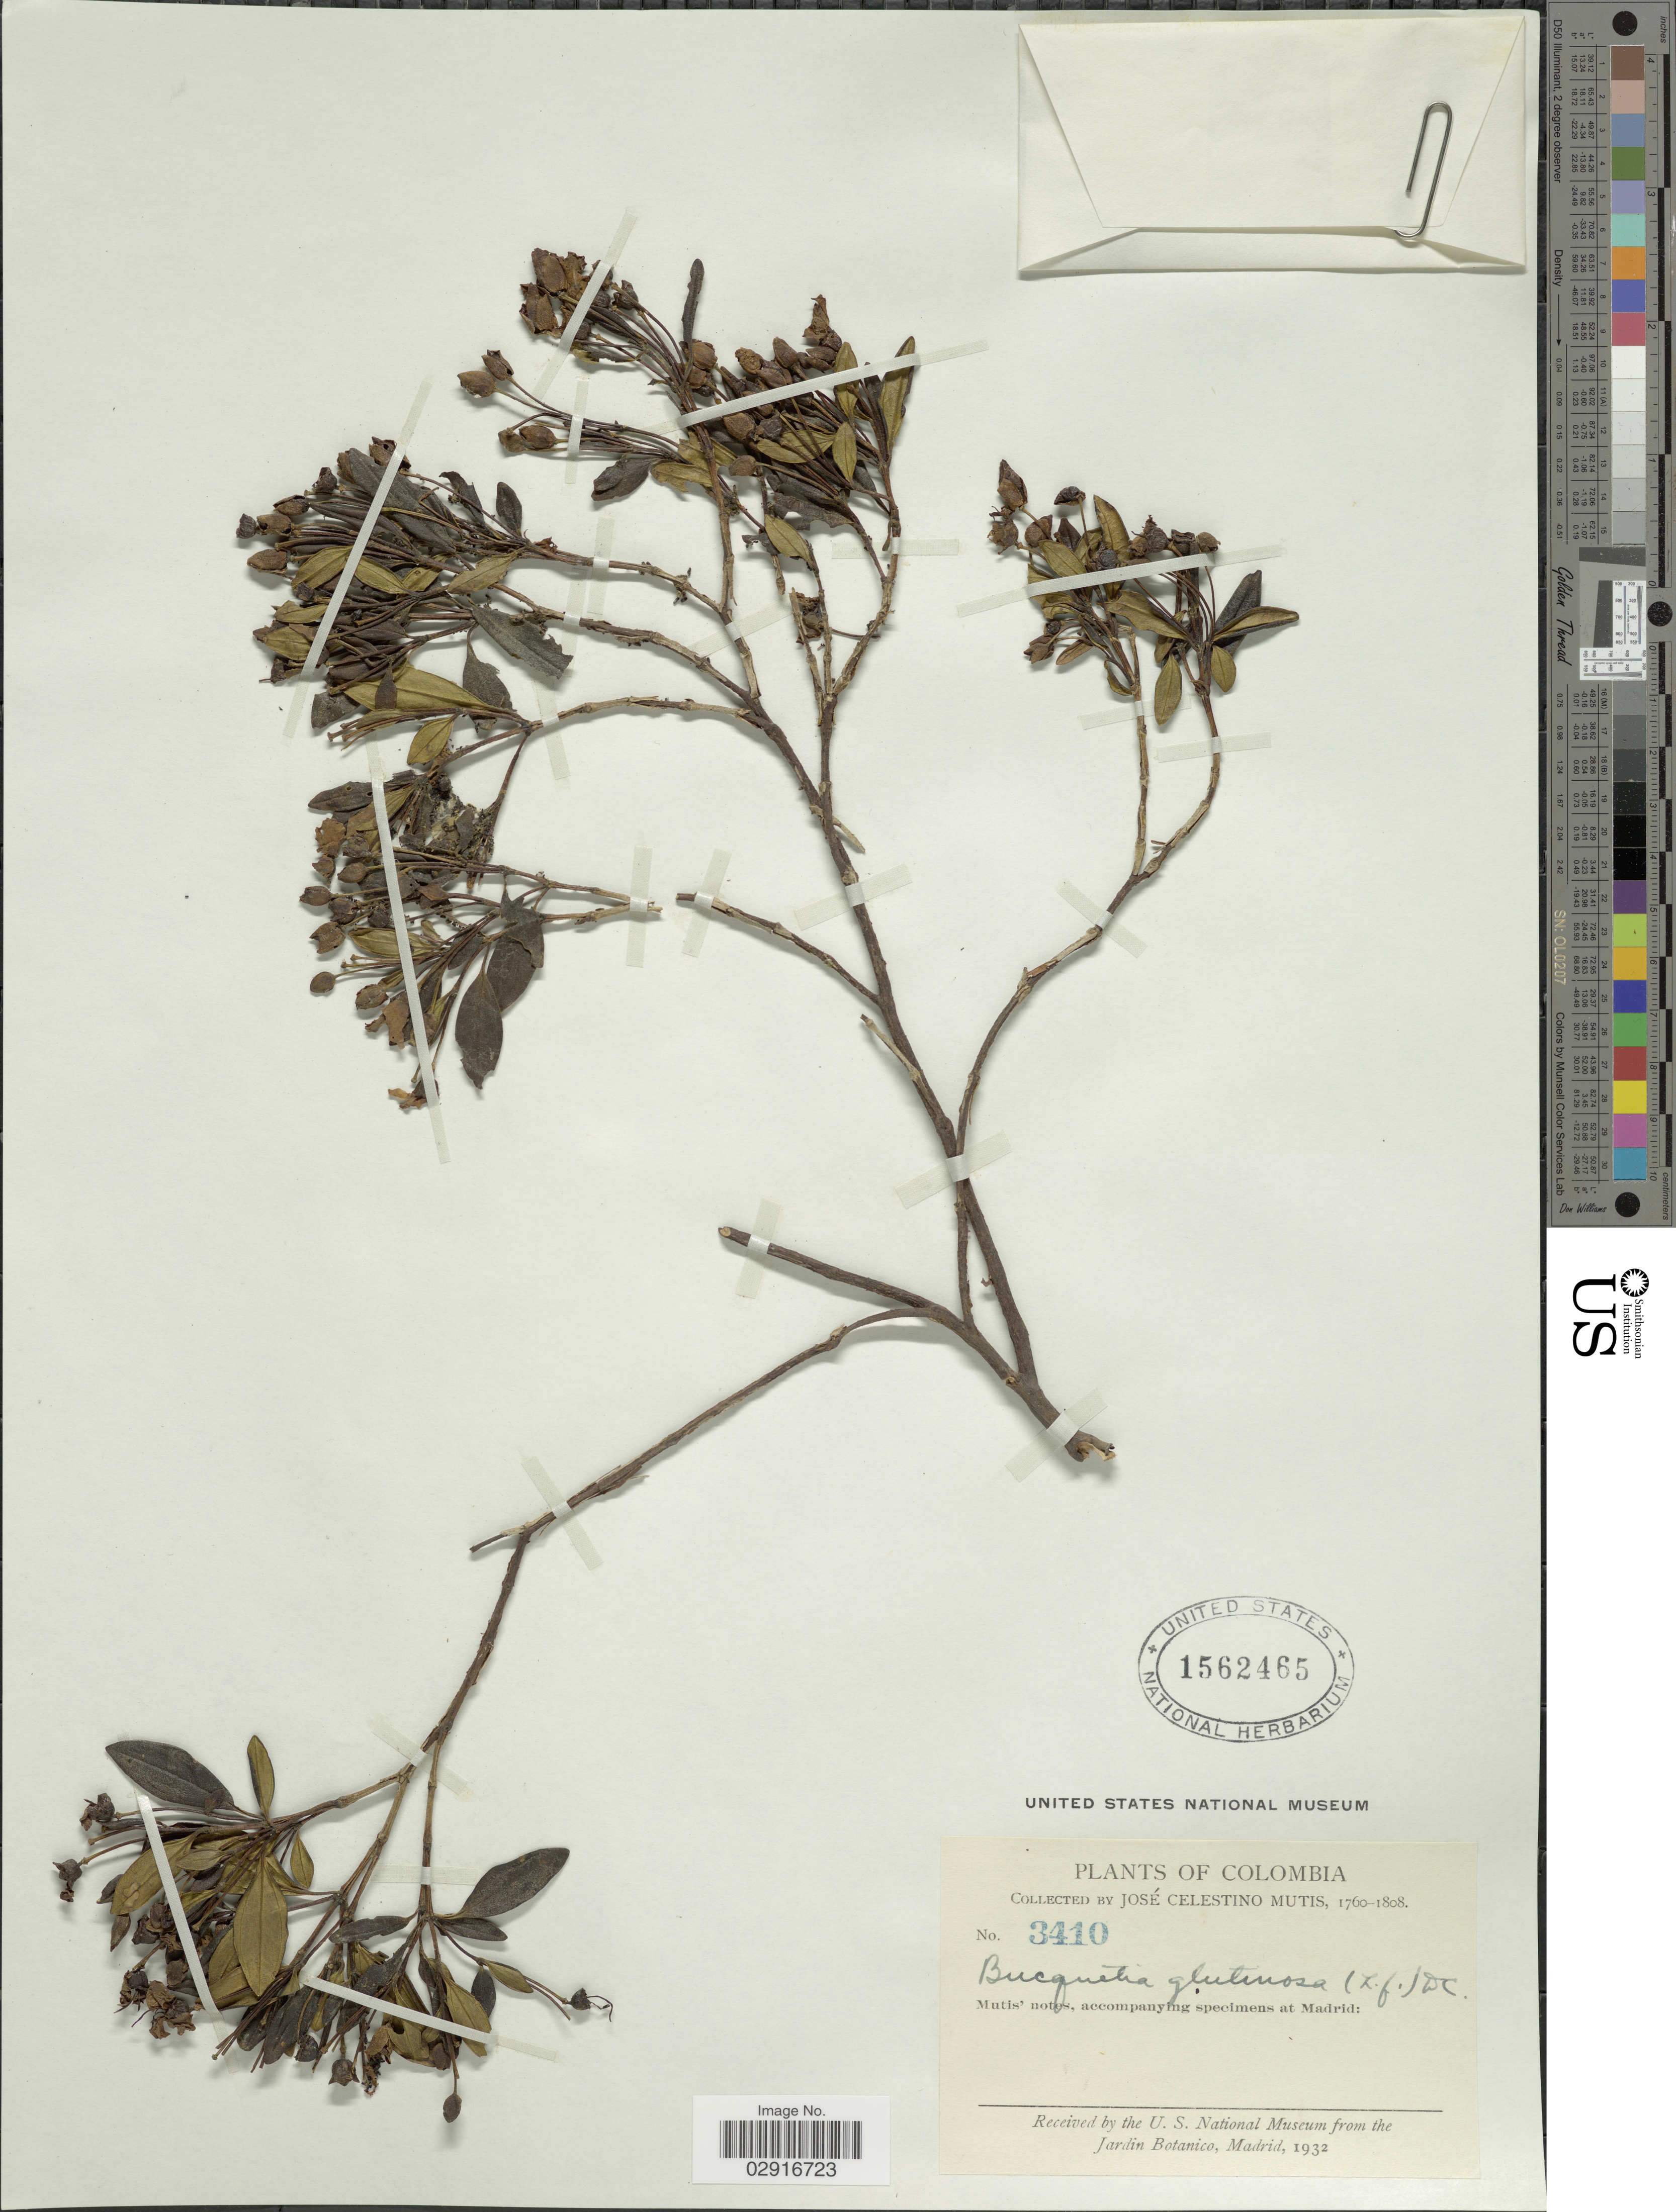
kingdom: Plantae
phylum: Tracheophyta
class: Magnoliopsida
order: Myrtales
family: Melastomataceae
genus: Bucquetia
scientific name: Bucquetia glutinosa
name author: DC.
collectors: J. C. B. Mutis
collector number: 3410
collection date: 1760/1808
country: Colombia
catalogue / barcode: US 1562465